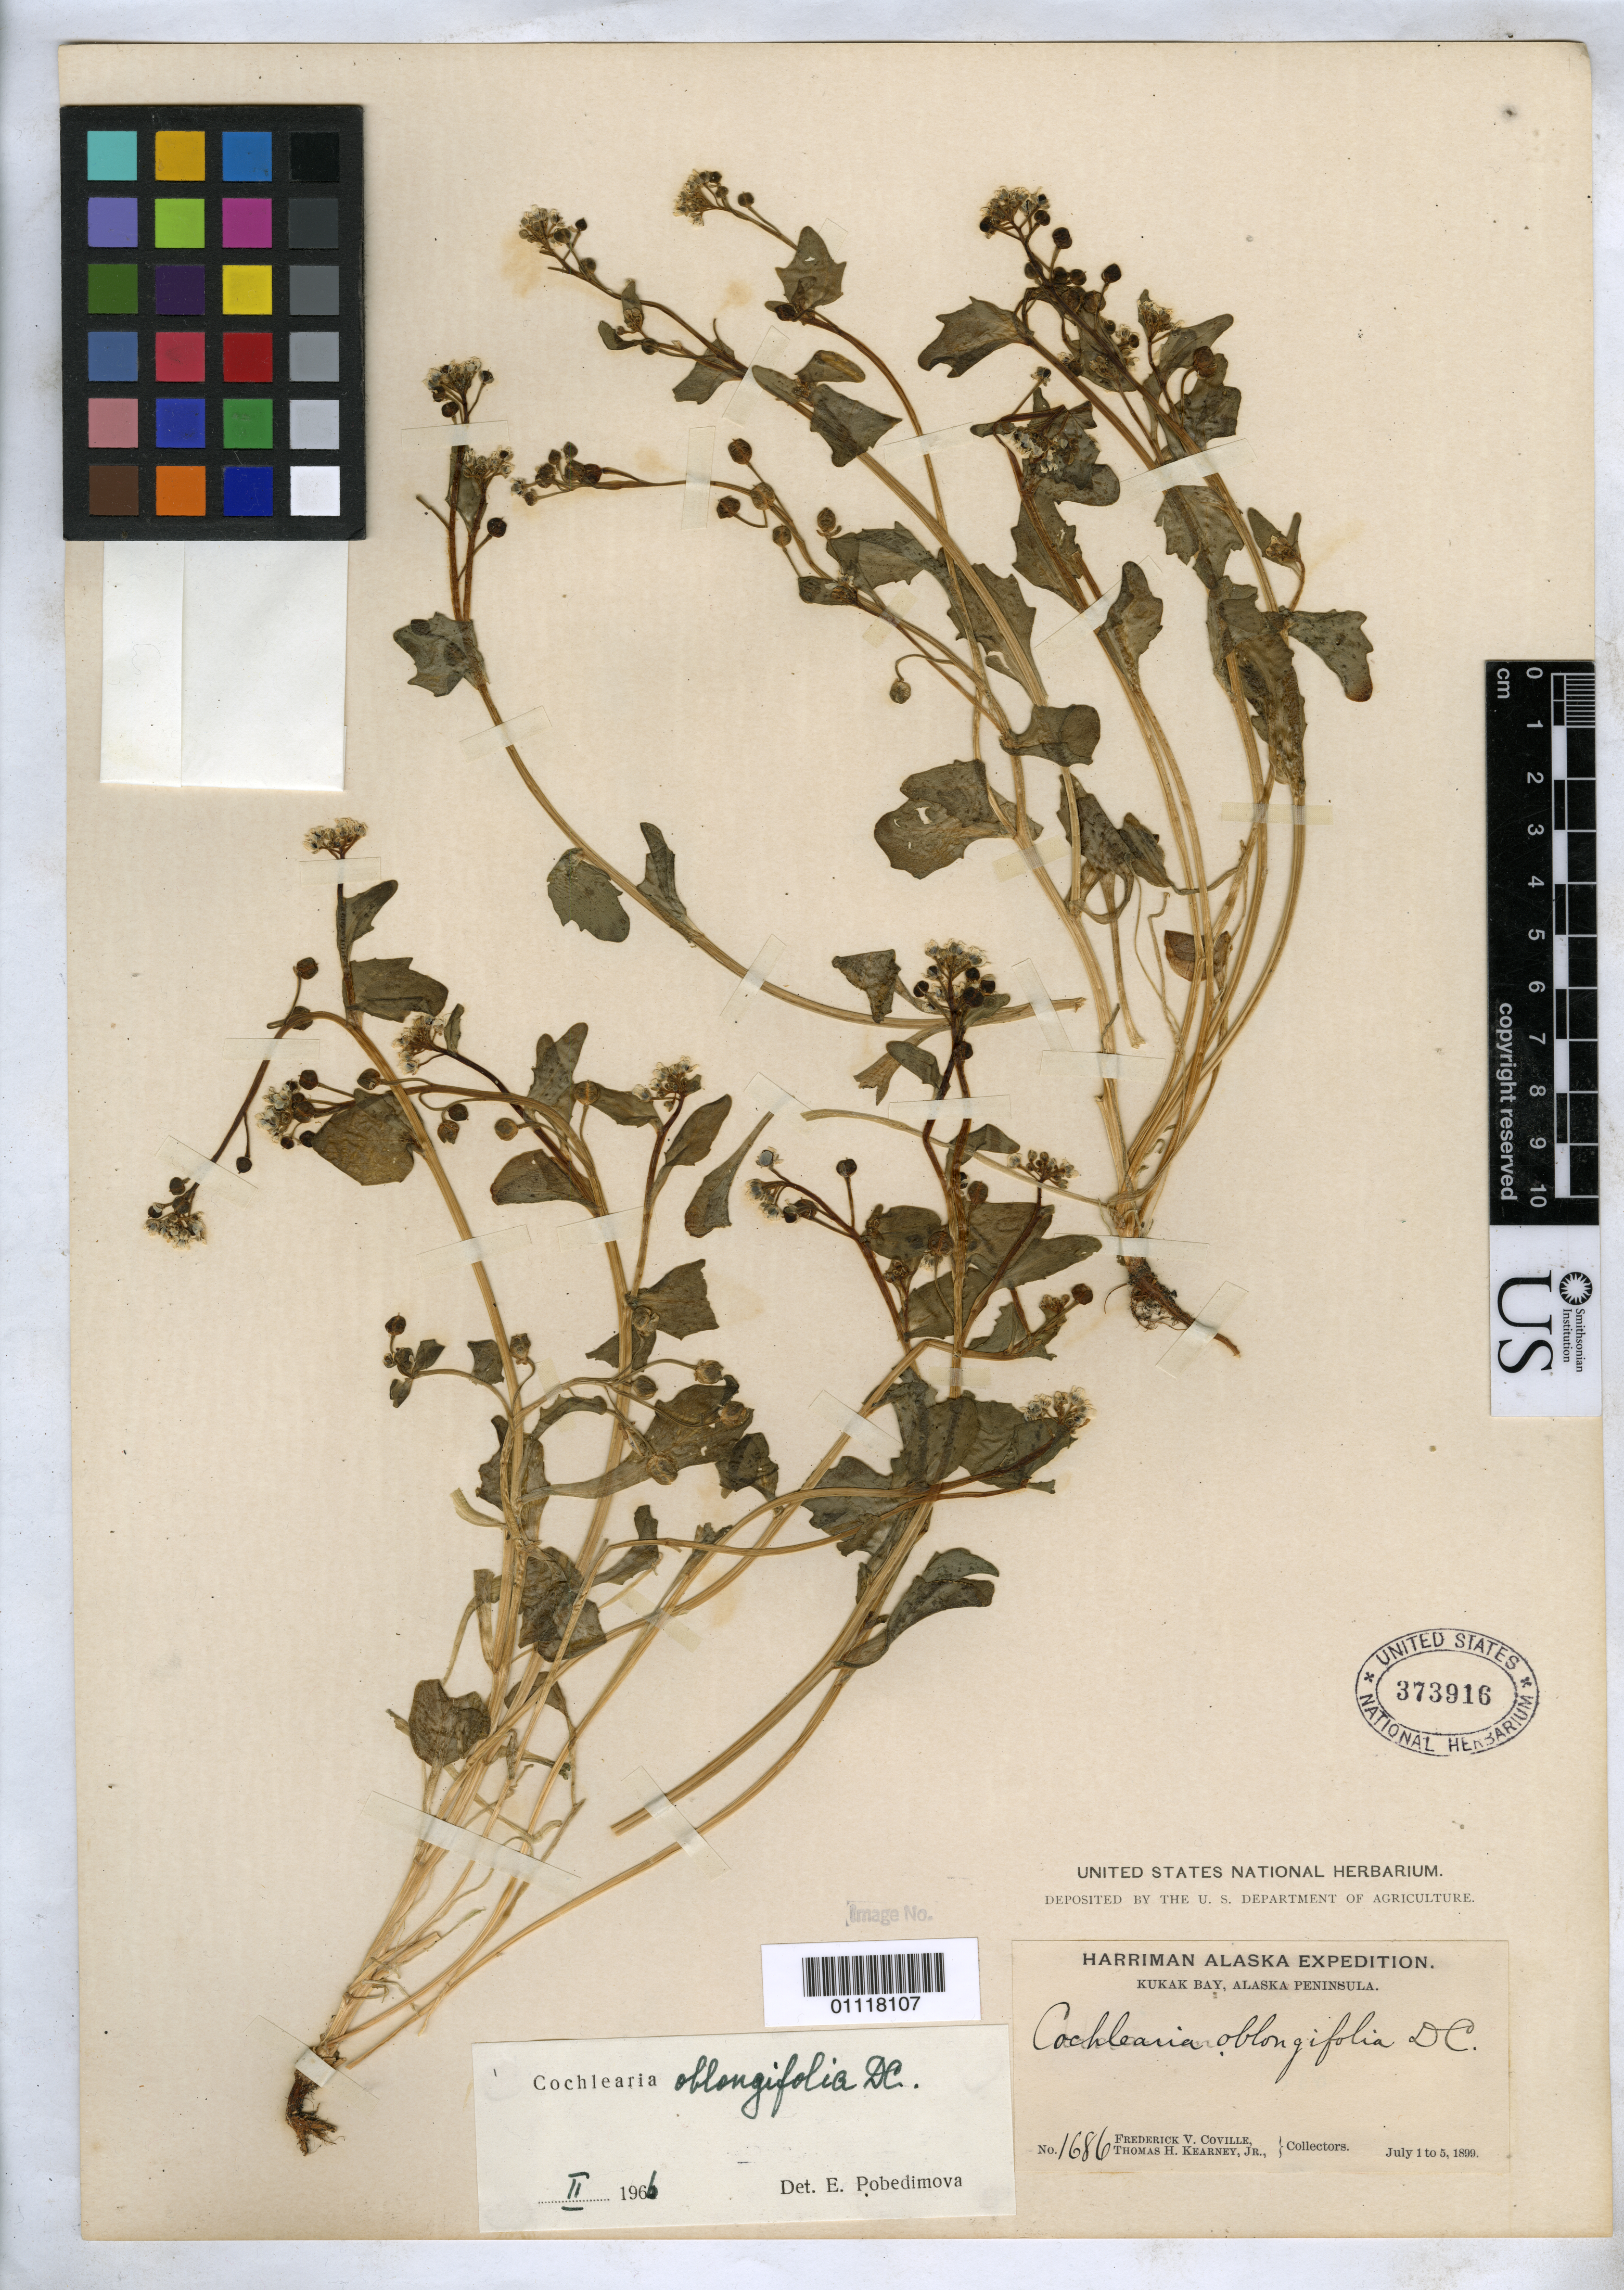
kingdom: Plantae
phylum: Tracheophyta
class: Magnoliopsida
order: Brassicales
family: Brassicaceae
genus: Cochlearia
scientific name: Cochlearia oblongifolia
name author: DC.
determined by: Pobedim.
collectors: F. V. Coville & T. H. Kearney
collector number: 1686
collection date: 1899-07-01/1899-07-05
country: United States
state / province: Alaska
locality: Kukak Bay, Alaska Peninsula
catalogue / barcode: US 373916